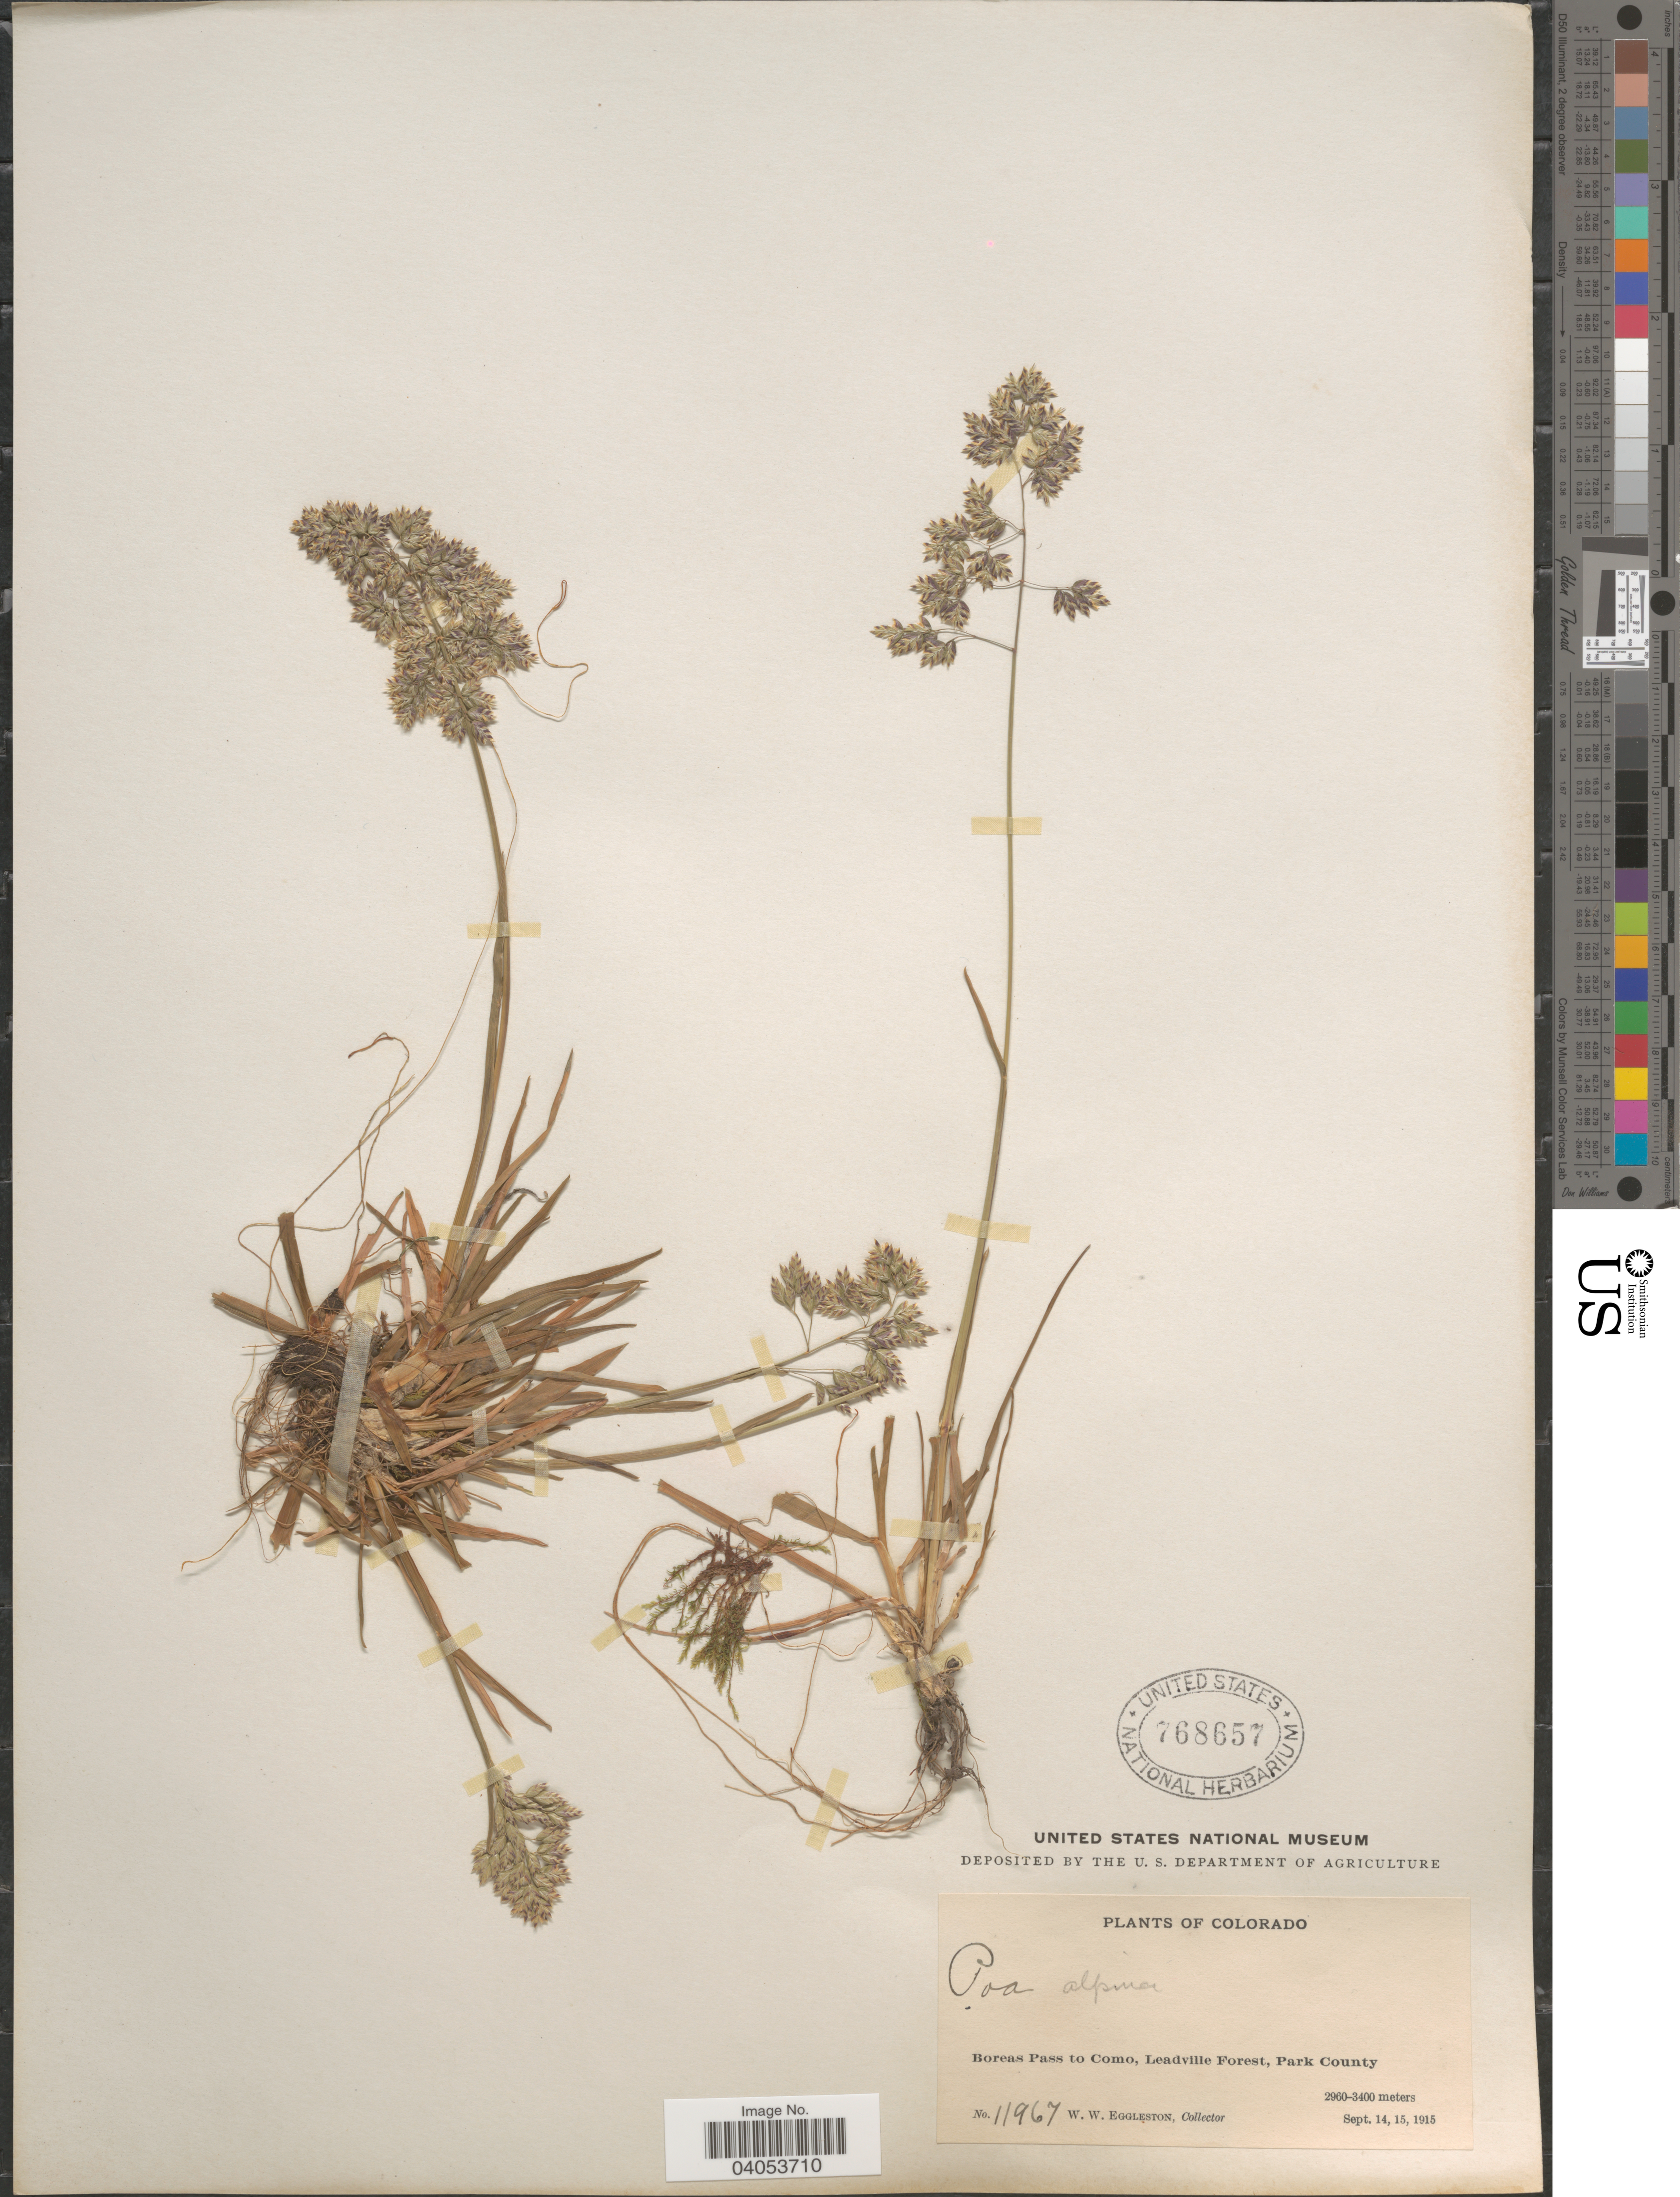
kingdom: Plantae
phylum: Tracheophyta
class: Liliopsida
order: Poales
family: Poaceae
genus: Poa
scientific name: Poa alpina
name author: L.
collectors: W. W. Eggleston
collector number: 11967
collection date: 1915-09-14/1915-09-15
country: United States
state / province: Colorado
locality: Boreas Pass to Como, Leadville Forest, Park County.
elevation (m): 2960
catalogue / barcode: US 768657